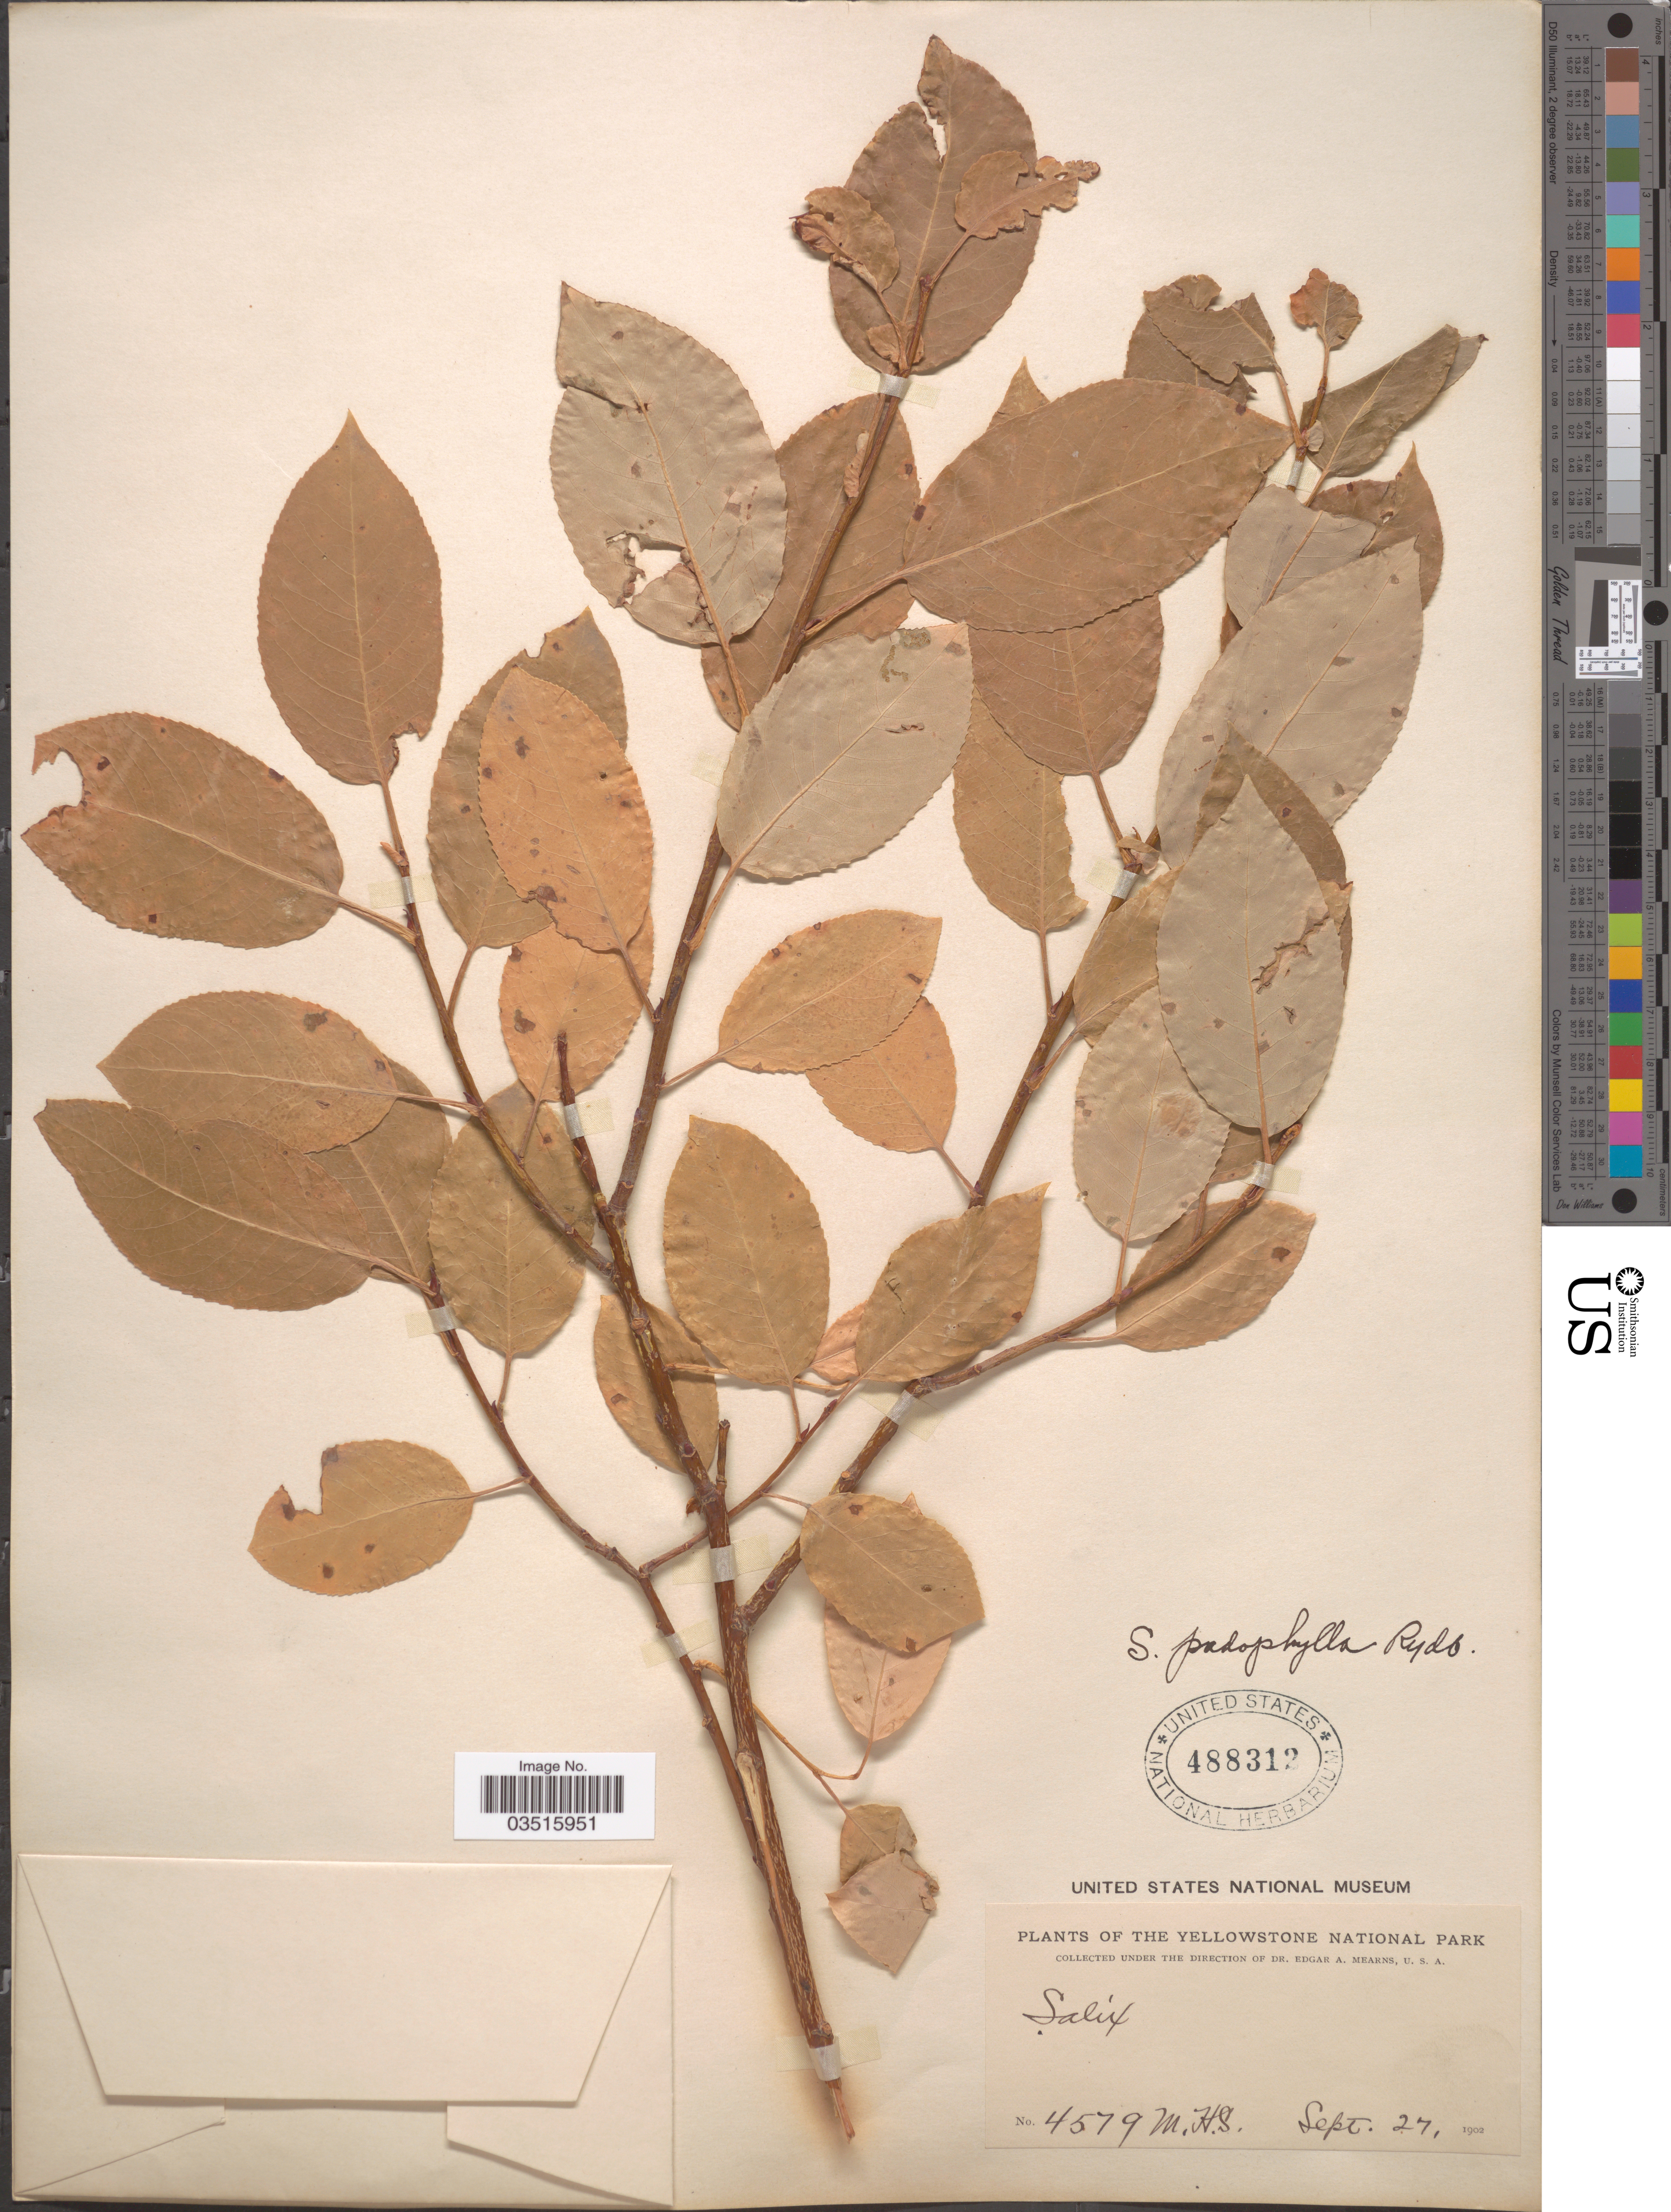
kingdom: Plantae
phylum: Tracheophyta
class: Magnoliopsida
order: Malpighiales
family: Salicaceae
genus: Salix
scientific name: Salix monticola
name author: Bebb.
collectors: E. A. Mearns & M. H. S.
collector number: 4579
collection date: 1902-09-27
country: United States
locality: The Yellowstone National Park.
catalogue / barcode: US 488312